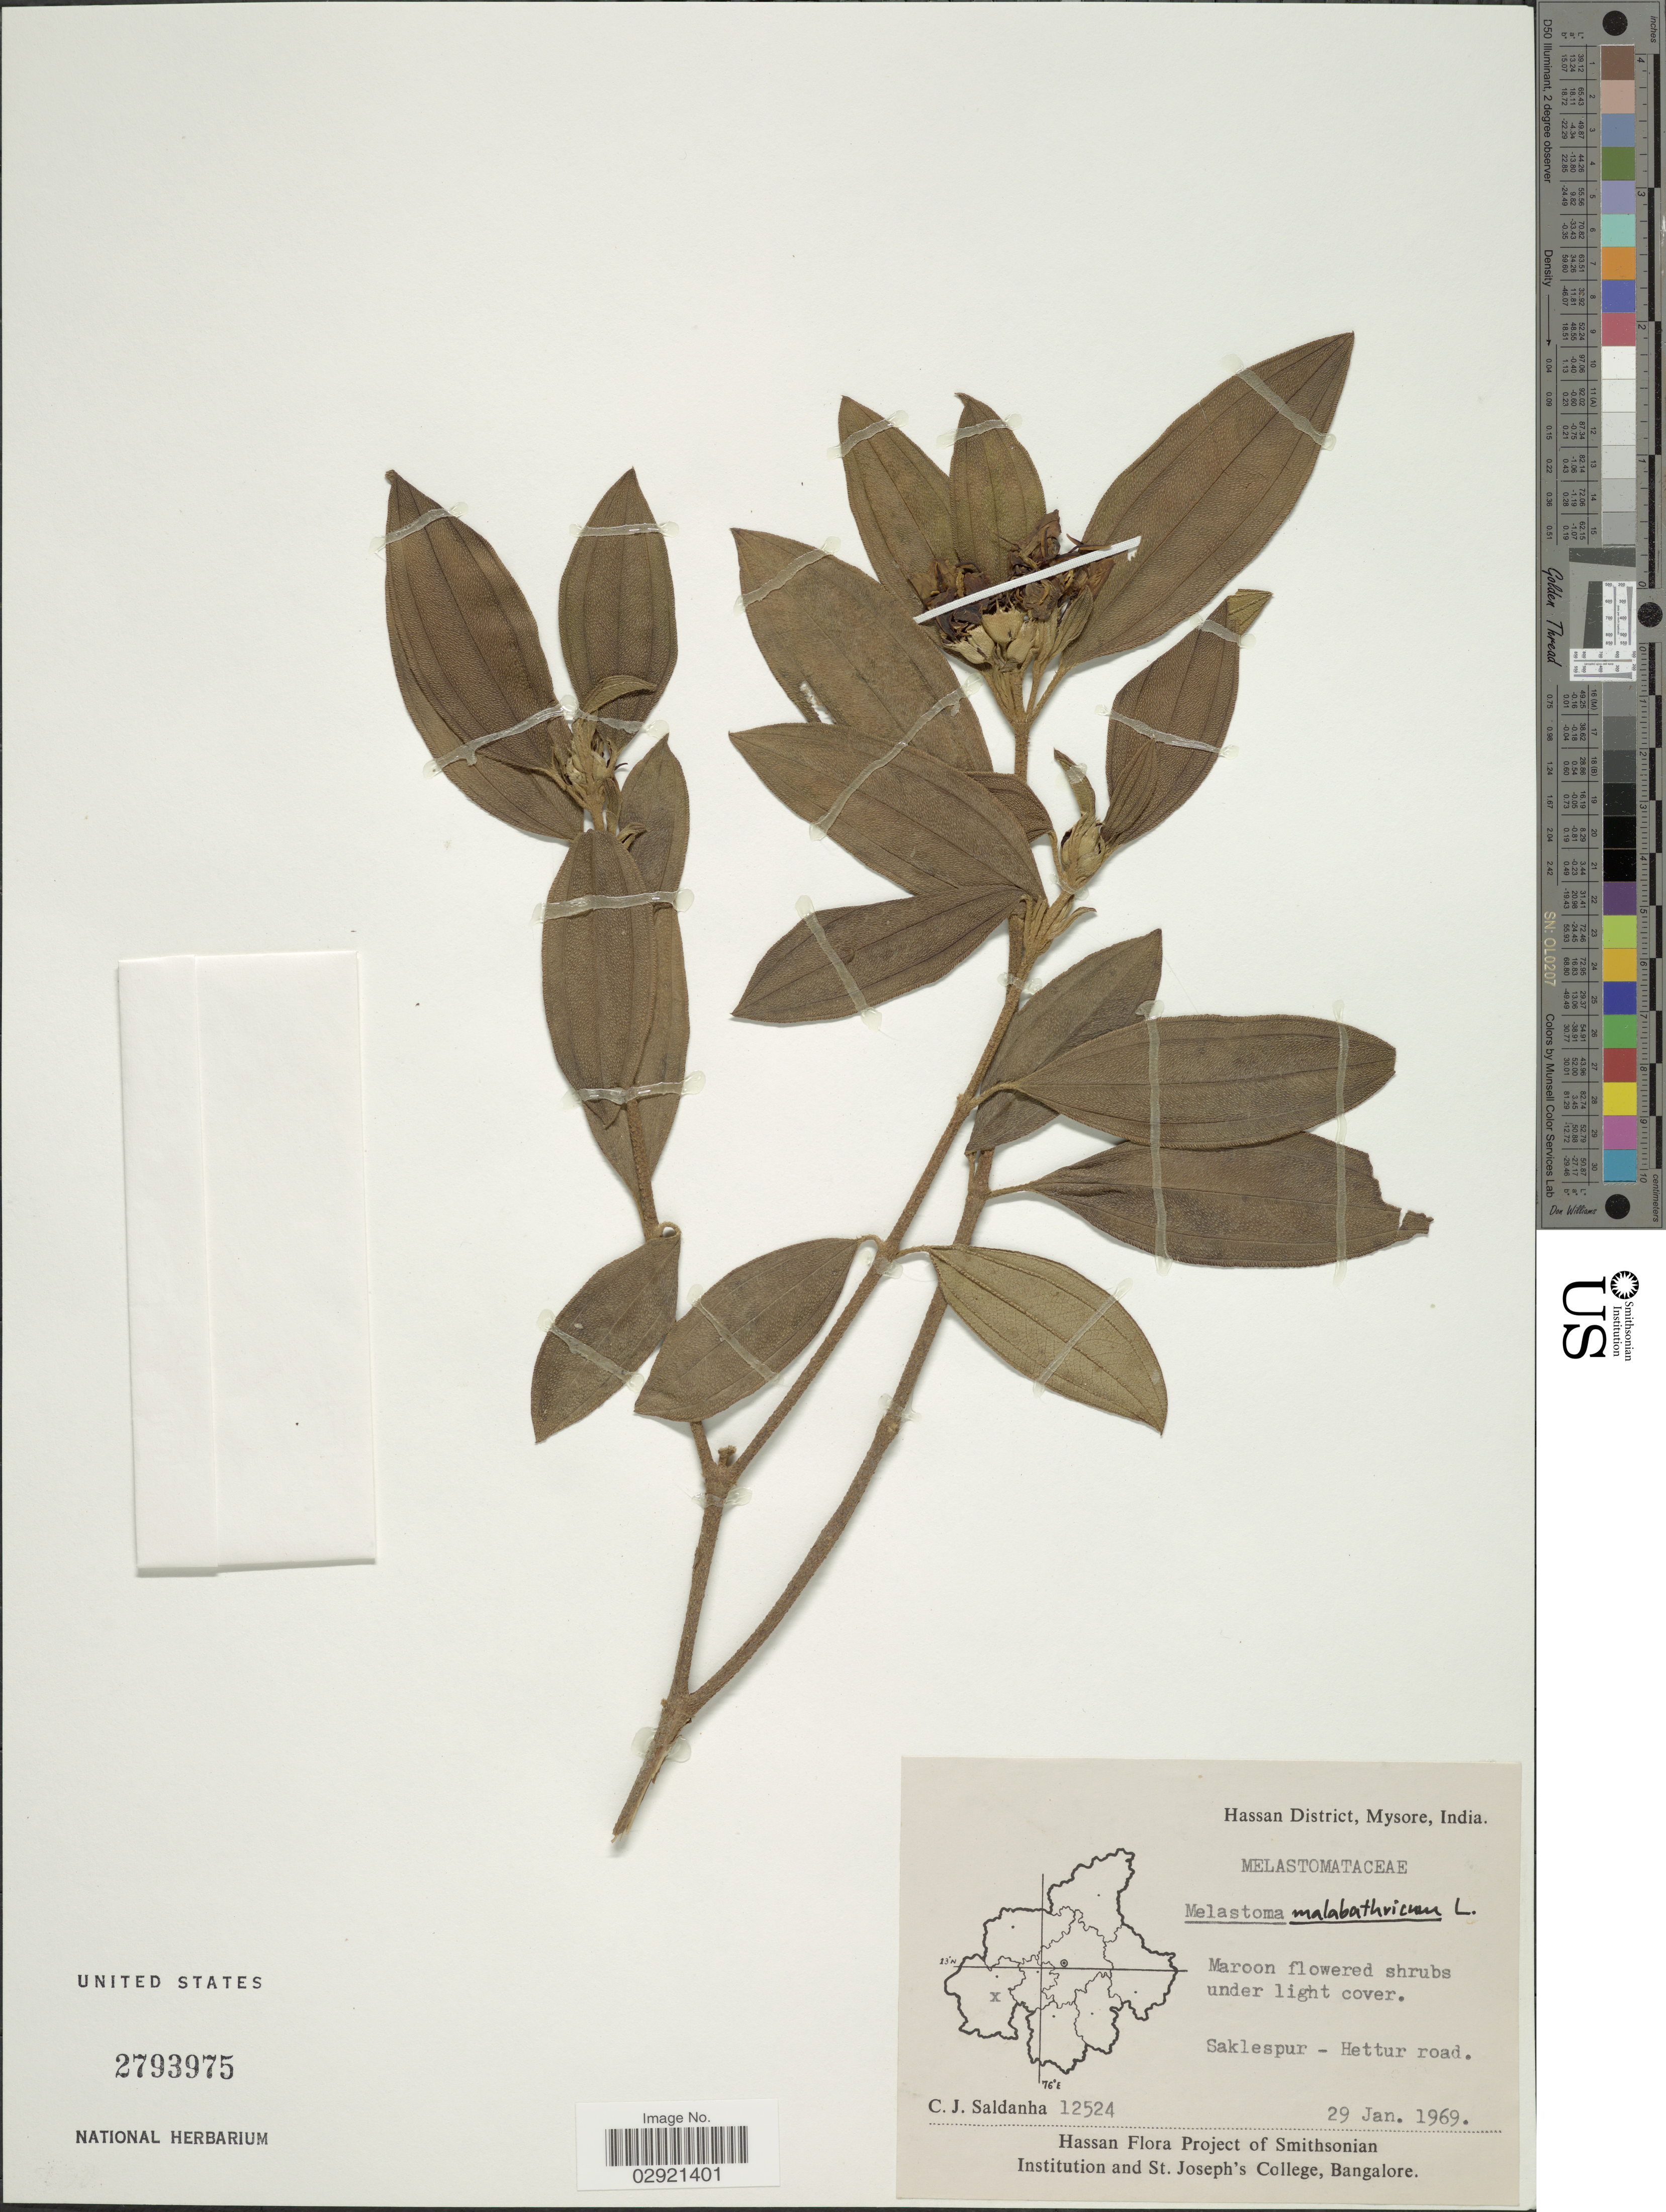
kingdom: Plantae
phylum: Tracheophyta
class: Magnoliopsida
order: Myrtales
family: Melastomataceae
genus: Melastoma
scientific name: Melastoma malabathricum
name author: L.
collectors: C. J. Saldanha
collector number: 12524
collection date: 1969-01-29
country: India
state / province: Karnataka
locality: Hassan District, Mysore. Saklespur - Hettur road.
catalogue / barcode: US 2793975